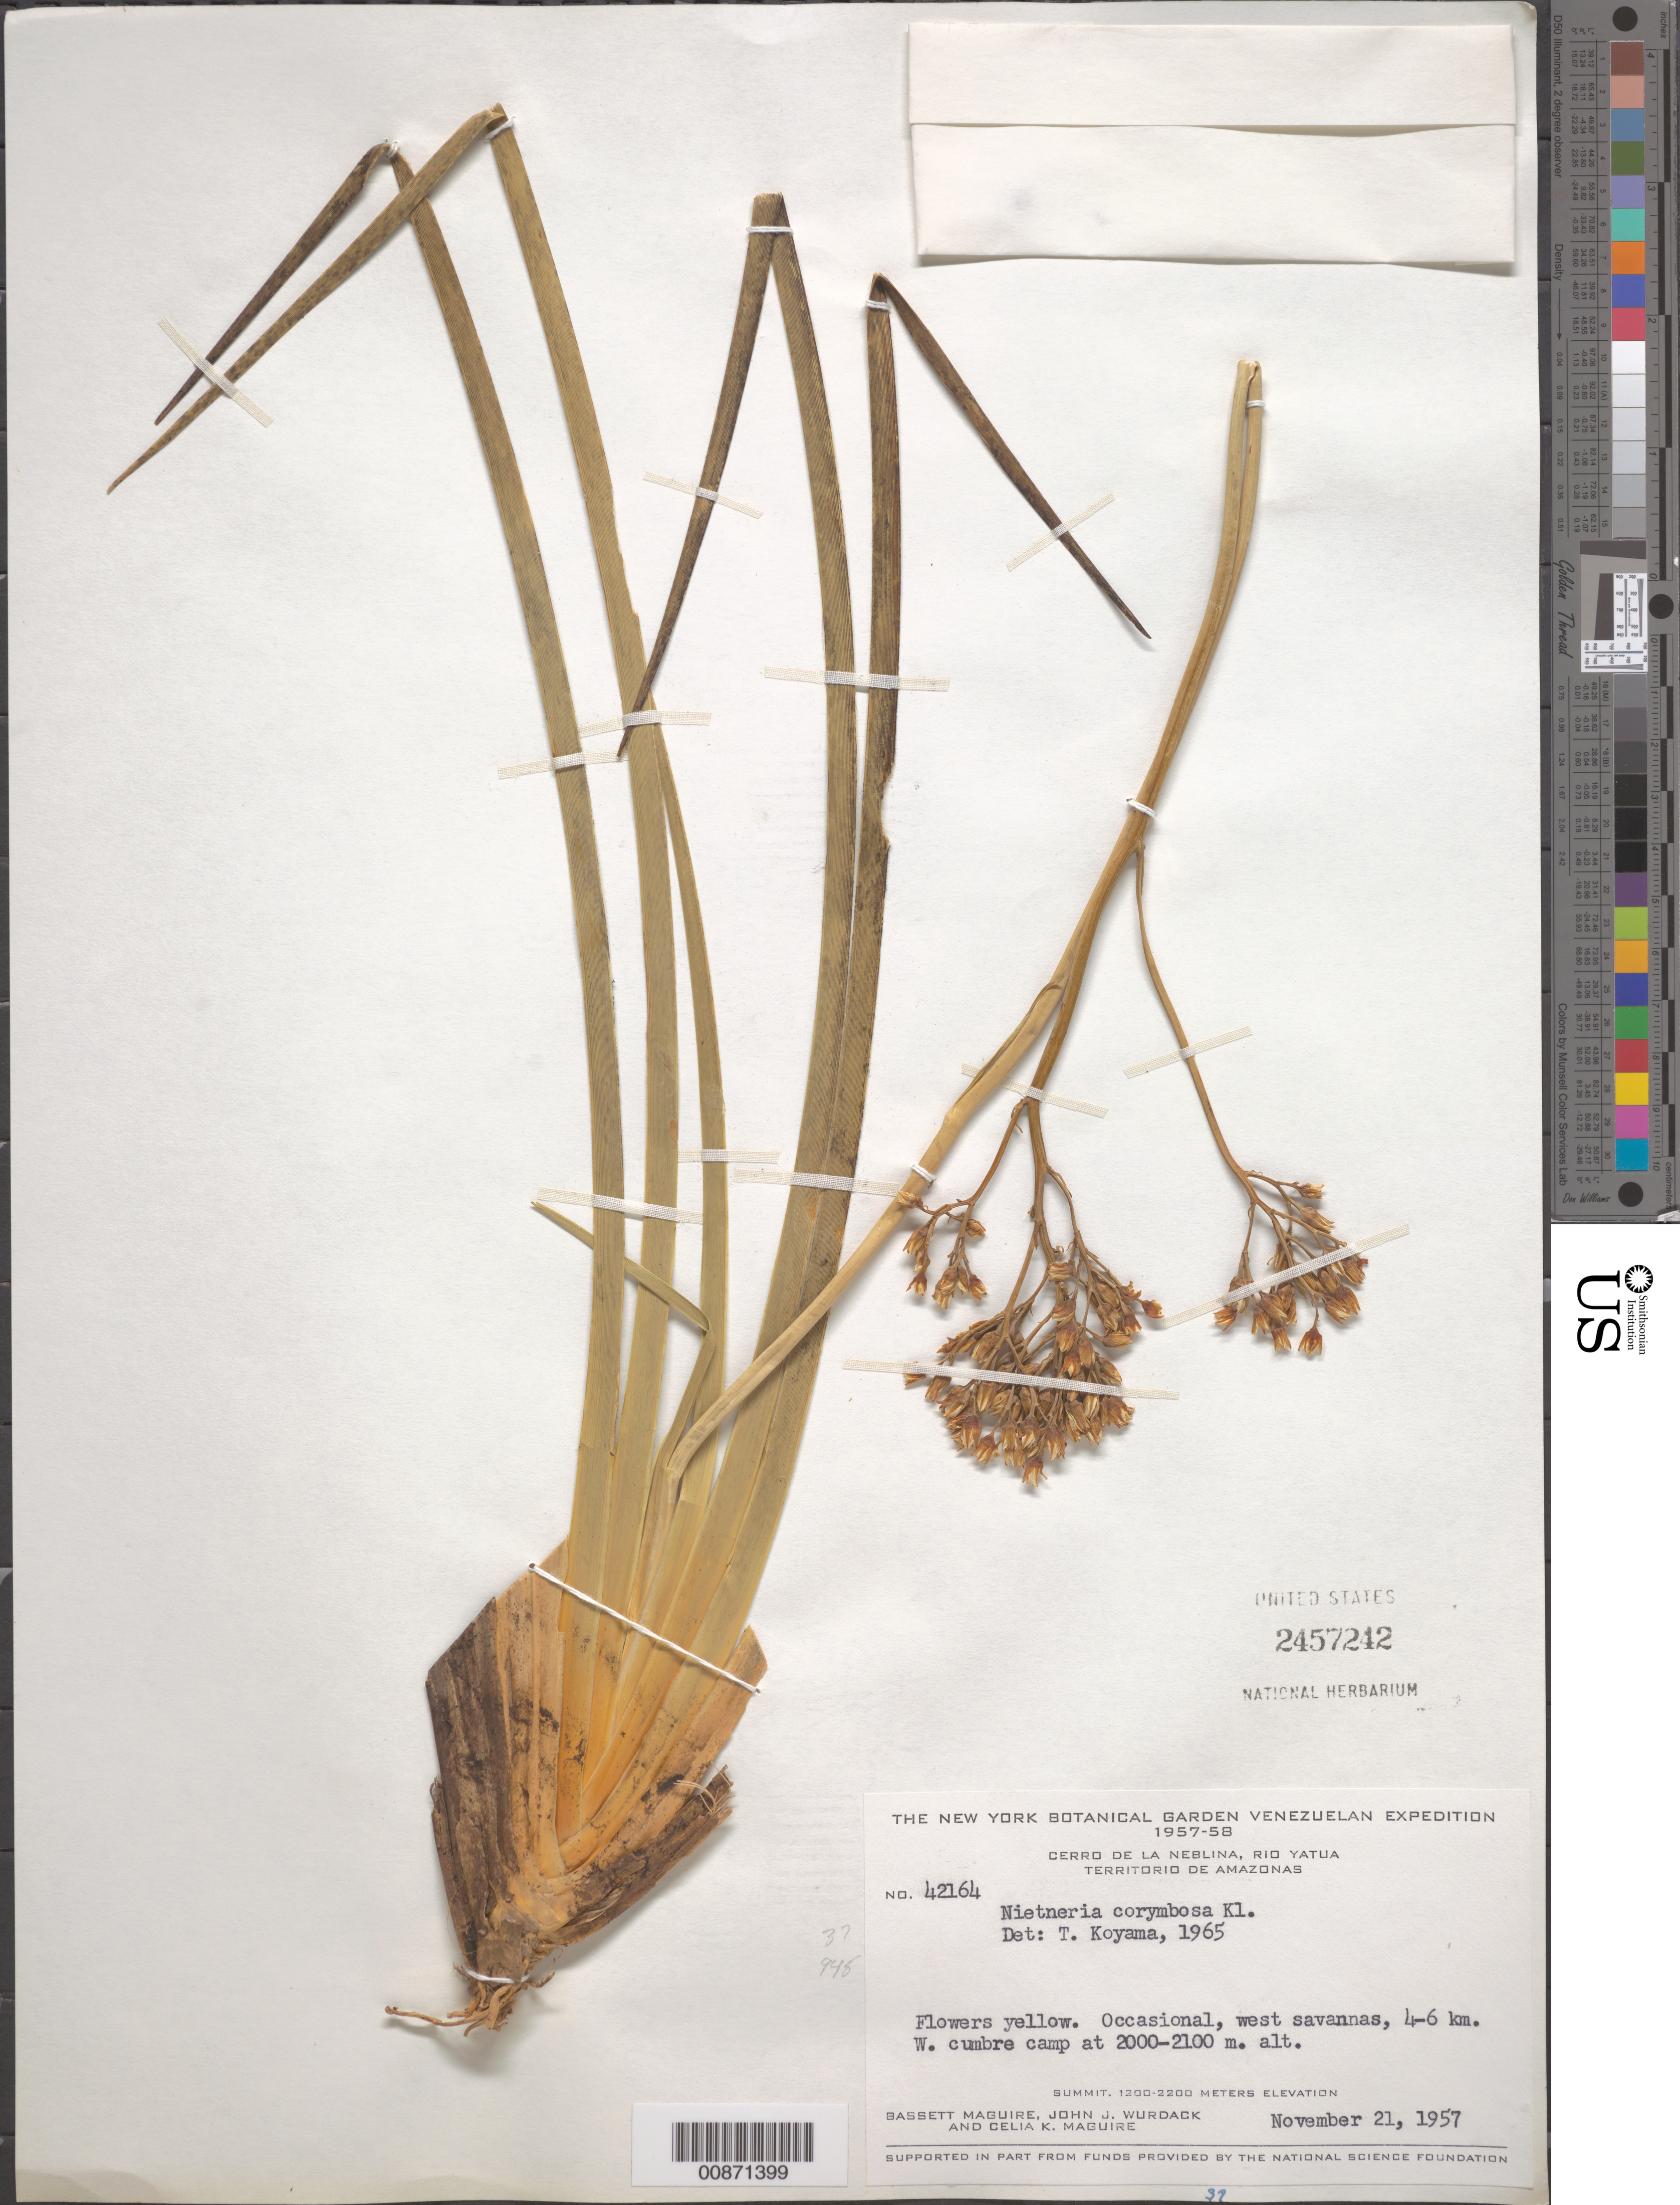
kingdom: Plantae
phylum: Tracheophyta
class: Liliopsida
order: Dioscoreales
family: Nartheciaceae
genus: Nietneria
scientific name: Nietneria corymbosa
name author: Klotzsch & M.R. Schomb. ex B.D. Jacks.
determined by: Koyama, Tetsuo M.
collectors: B. Maguire, J. J. Wurdack & C. K. Maguire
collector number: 42164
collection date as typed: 21-Nov-57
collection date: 1957-11-21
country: Venezuela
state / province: Amazonas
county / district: Río Negro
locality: Cerro de la Neblina, Río Yatua, 4-6 km W of Cumbre Camp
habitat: West savannas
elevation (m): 2000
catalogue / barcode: US 2457242